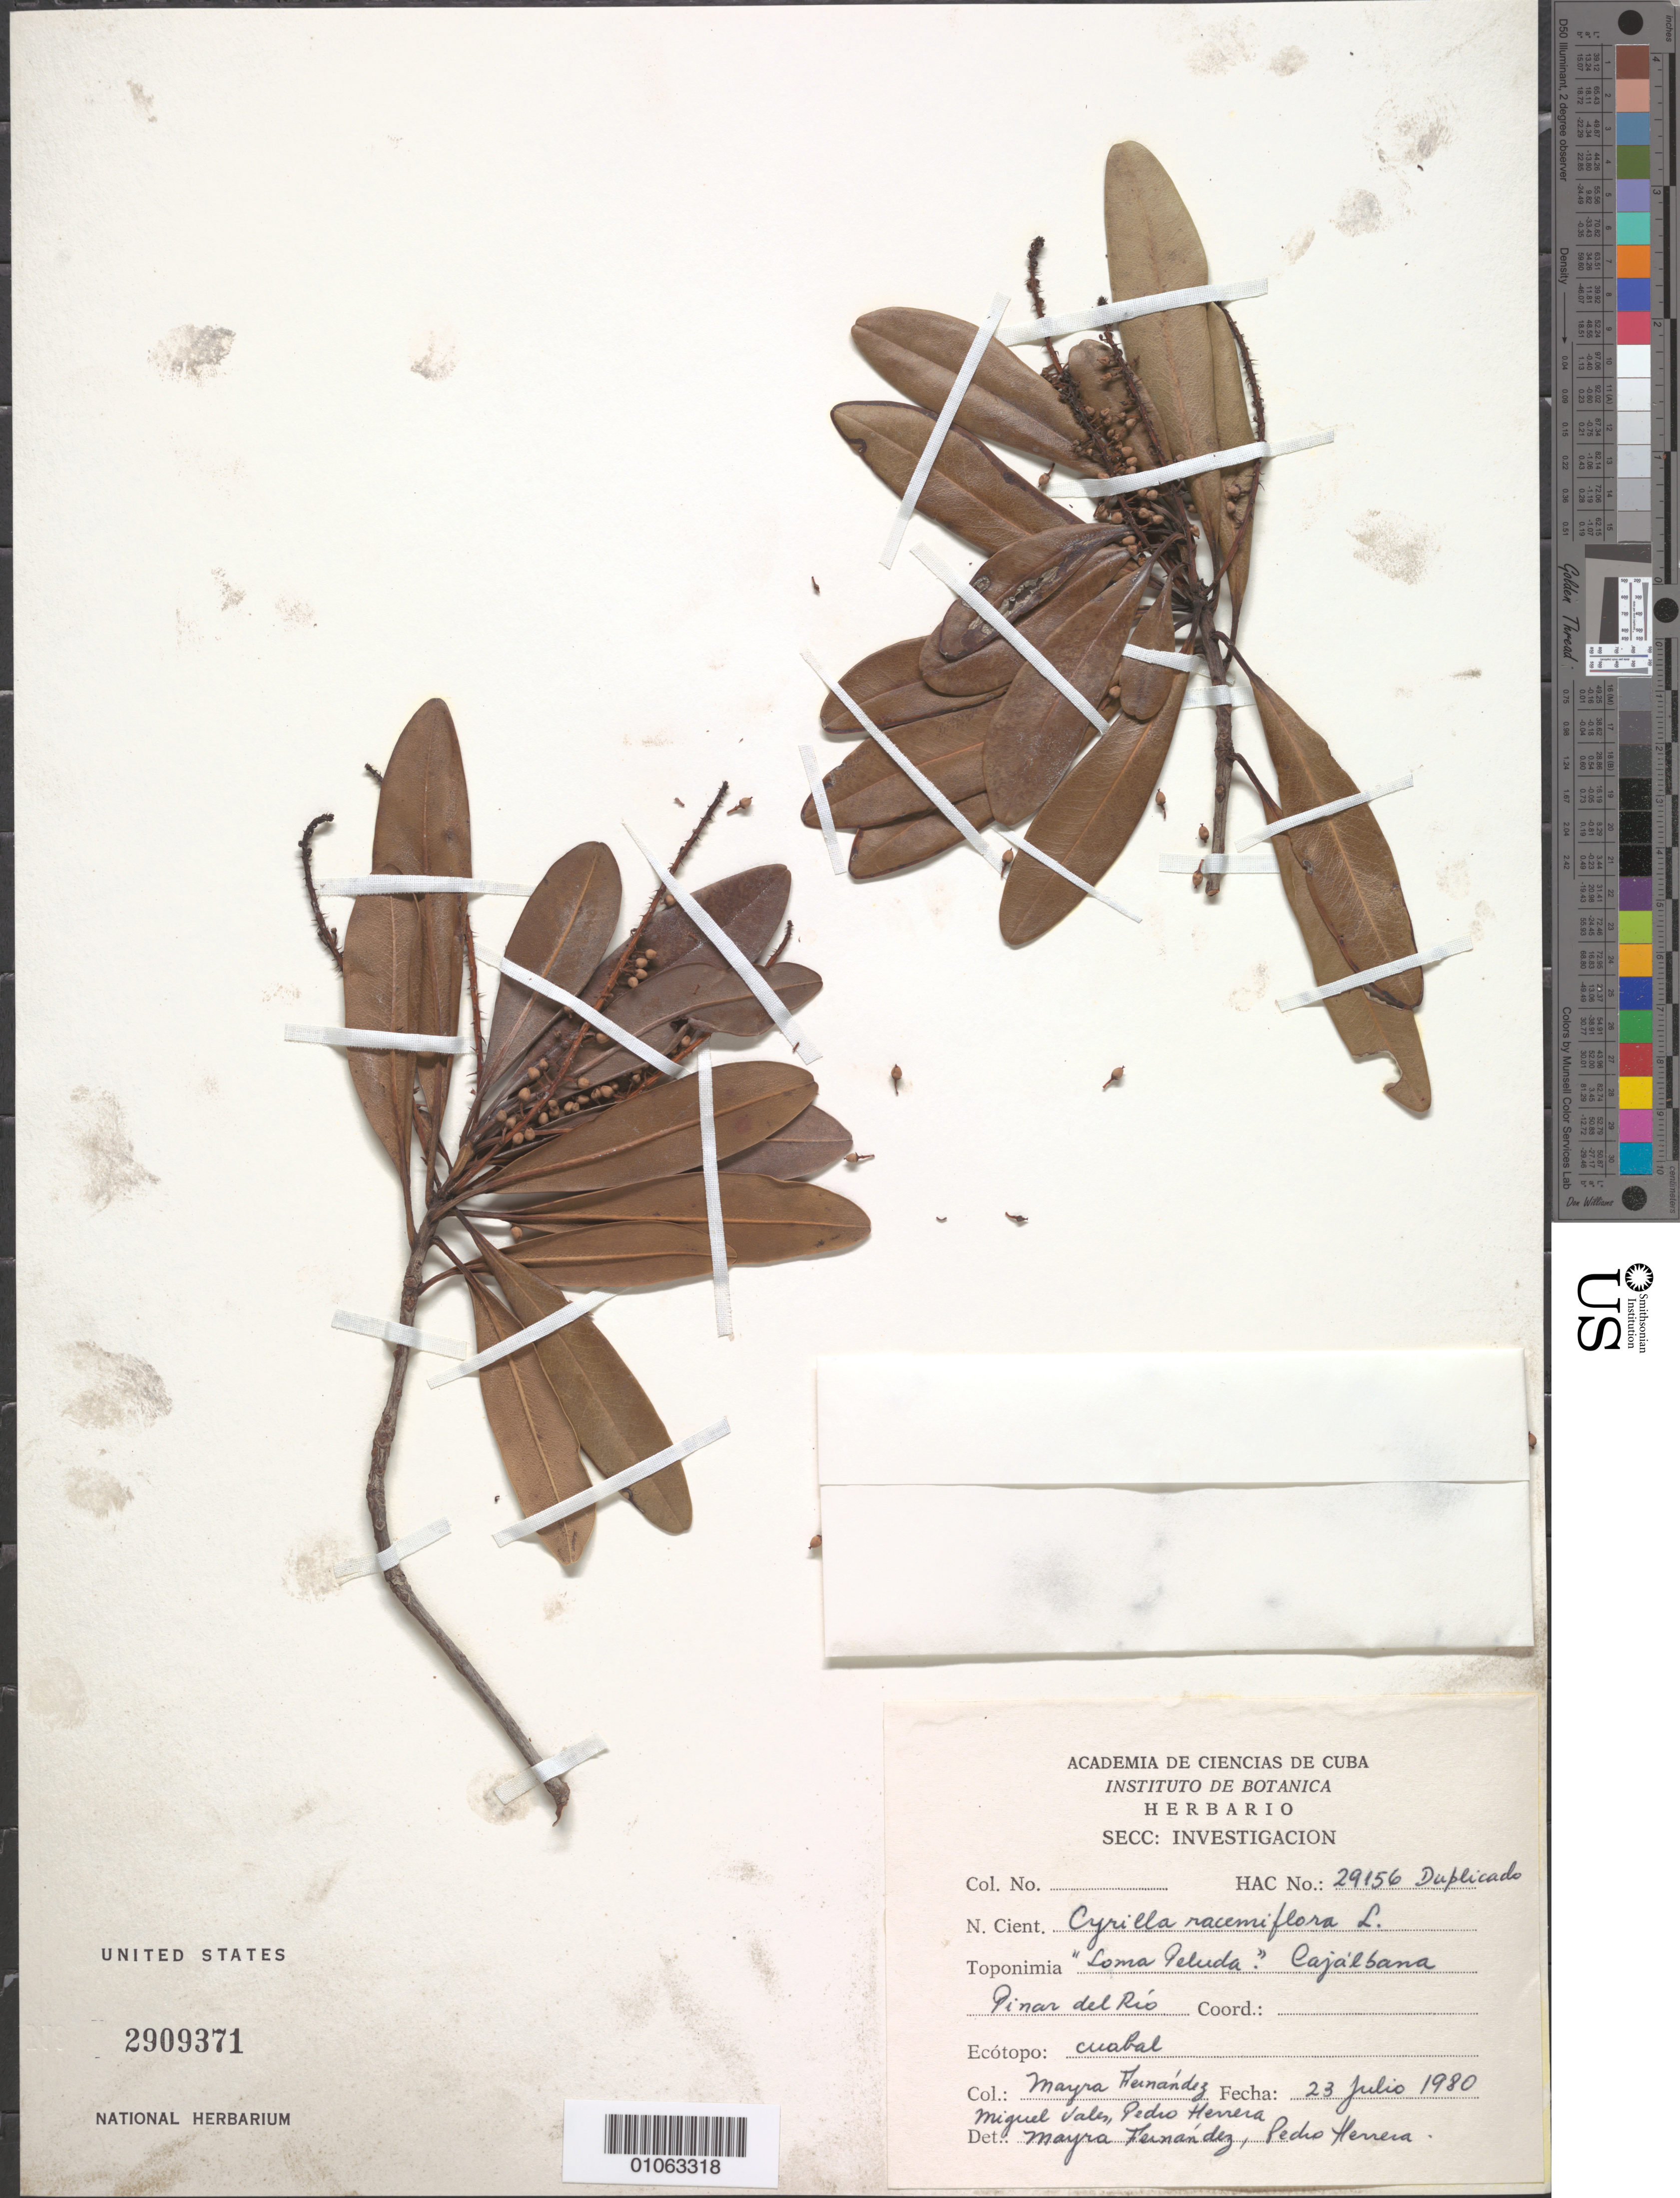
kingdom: Plantae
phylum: Tracheophyta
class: Magnoliopsida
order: Ericales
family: Cyrillaceae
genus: Cyrilla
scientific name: Cyrilla racemiflora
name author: L.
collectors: M. Fernández, M. Vales & Herrera, --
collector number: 29156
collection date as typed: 23 Jul 1980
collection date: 1980-07-23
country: Cuba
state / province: Pinar del Rio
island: Cuba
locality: "Loma Peluda" Cajalbama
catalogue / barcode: US 2909371